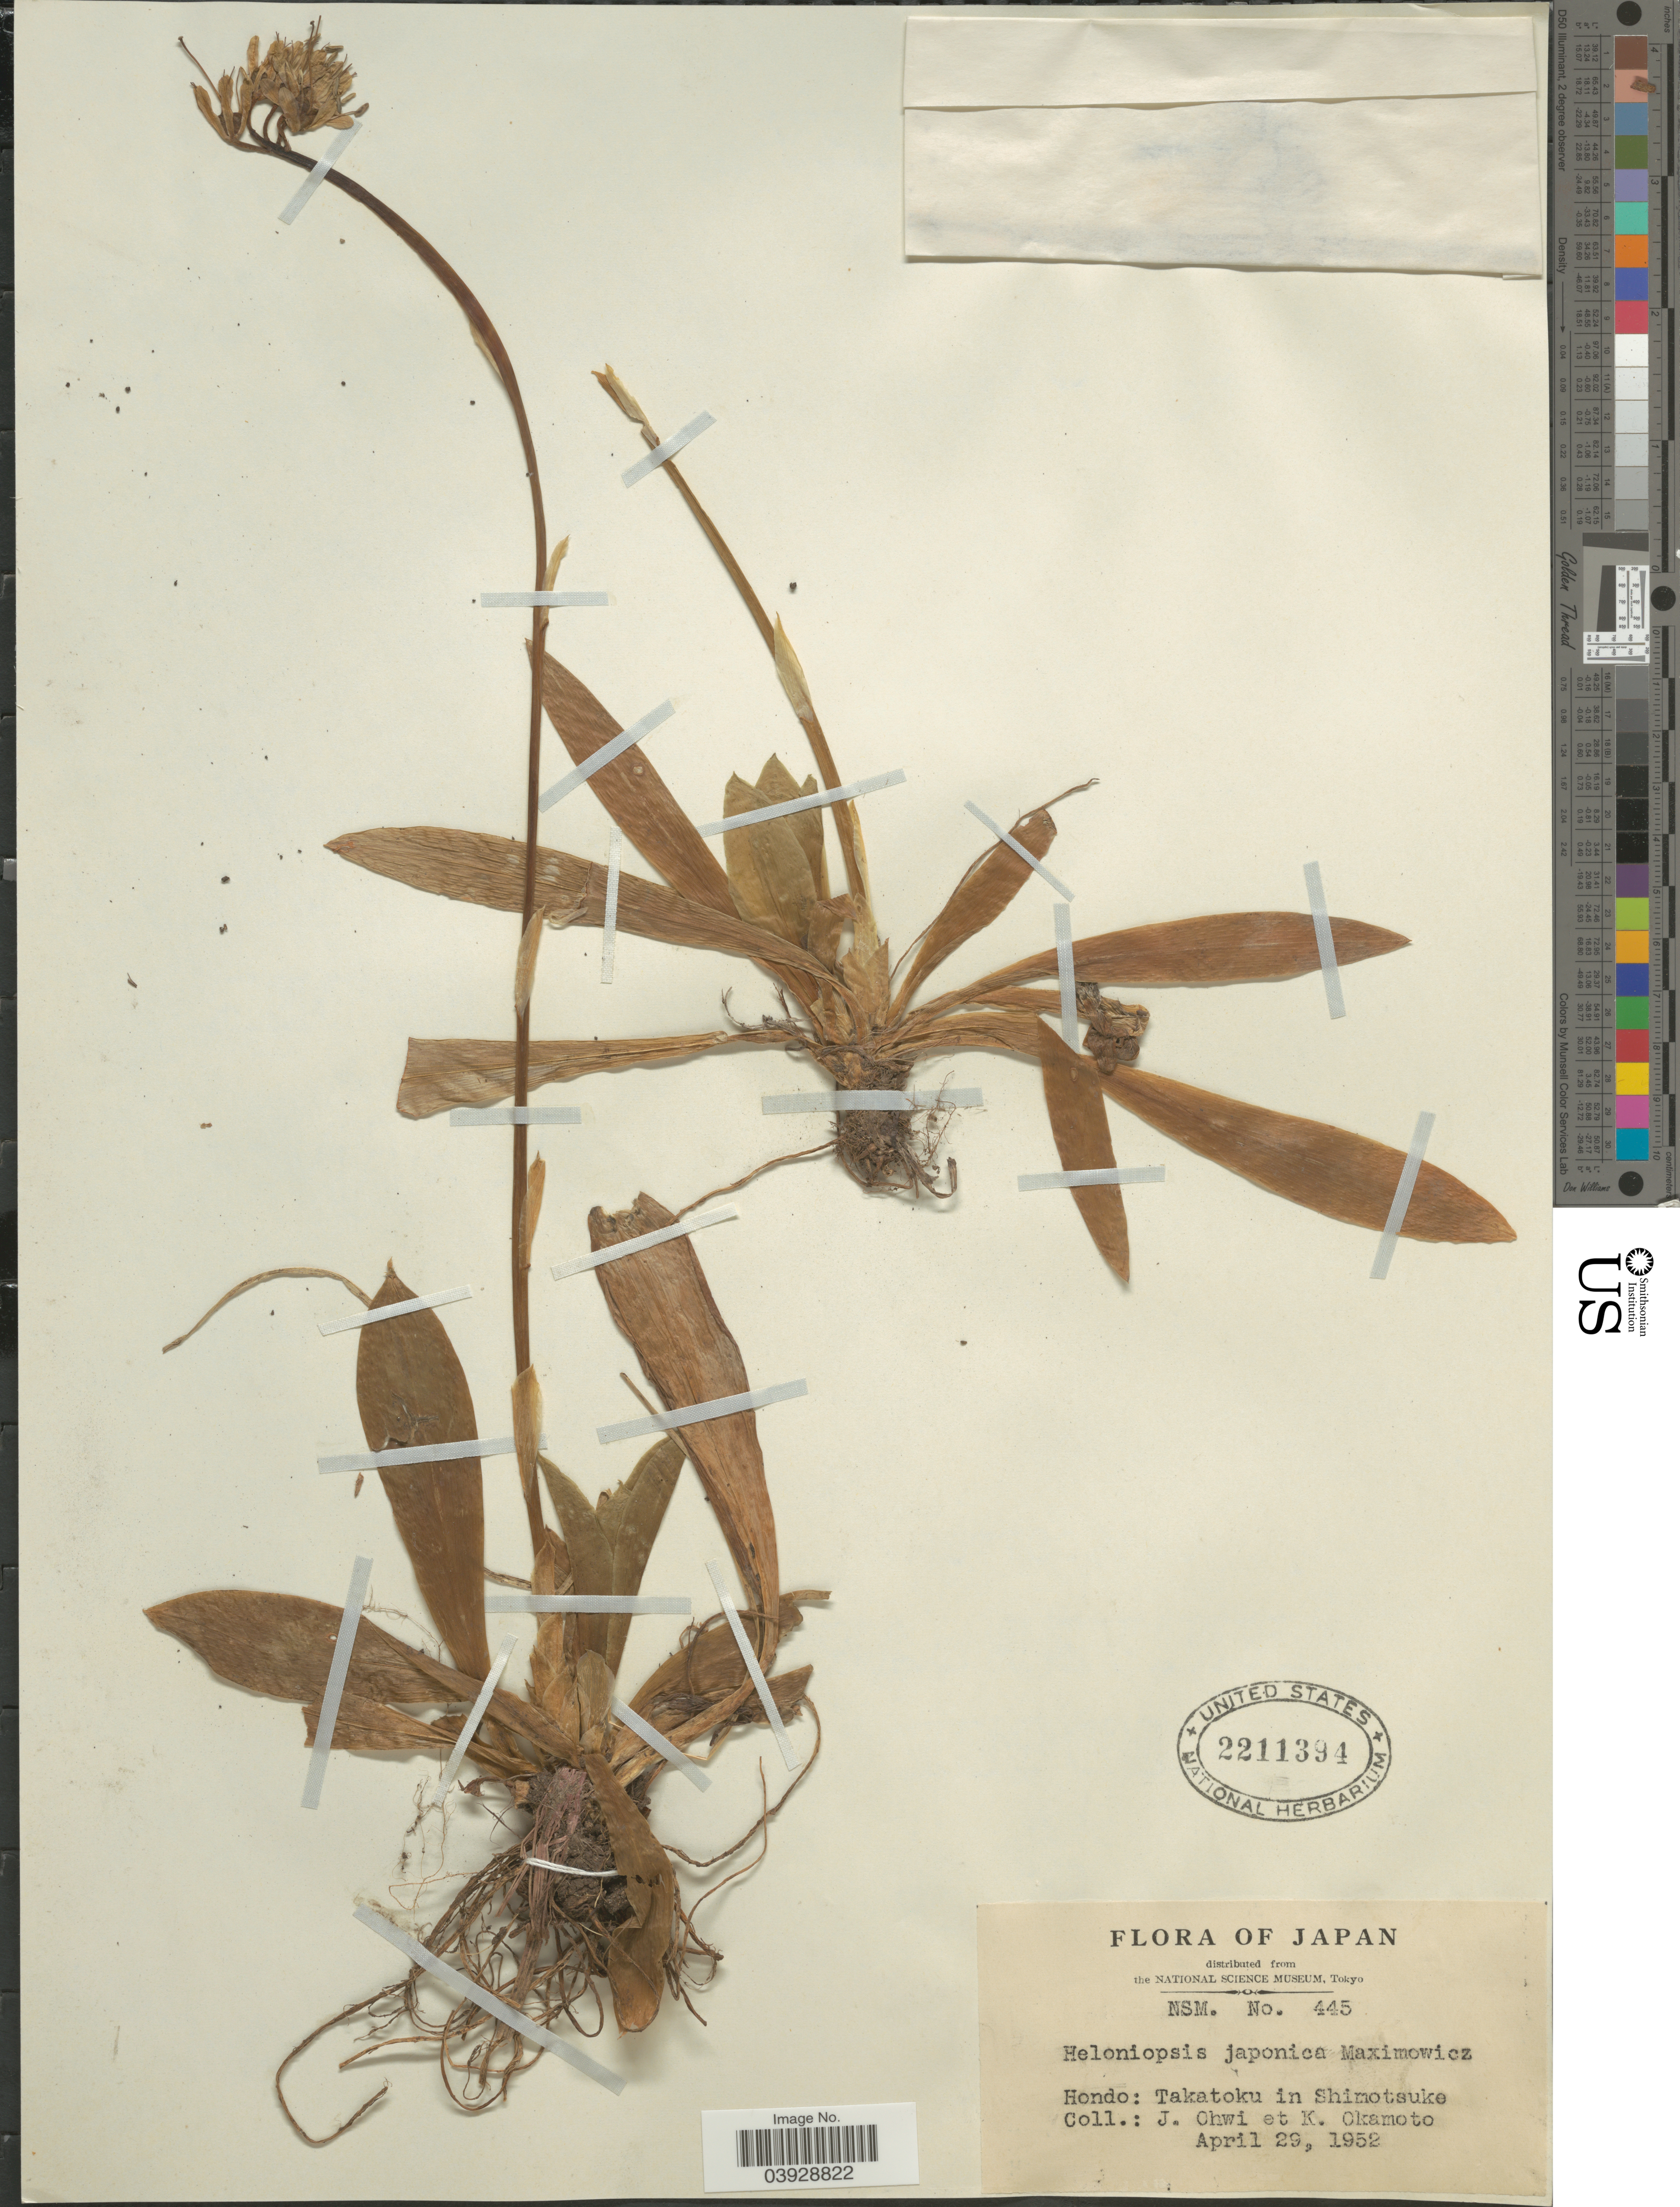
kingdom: Plantae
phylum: Tracheophyta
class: Liliopsida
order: Liliales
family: Melanthiaceae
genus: Heloniopsis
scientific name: Heloniopsis orientalis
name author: (Thunb.) C. Tanaka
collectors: J. Ohwi & K. Okamoto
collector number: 445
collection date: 1952-04-29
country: Japan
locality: Hondo: Takatoku in Shimotsuke.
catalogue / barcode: US 2211394